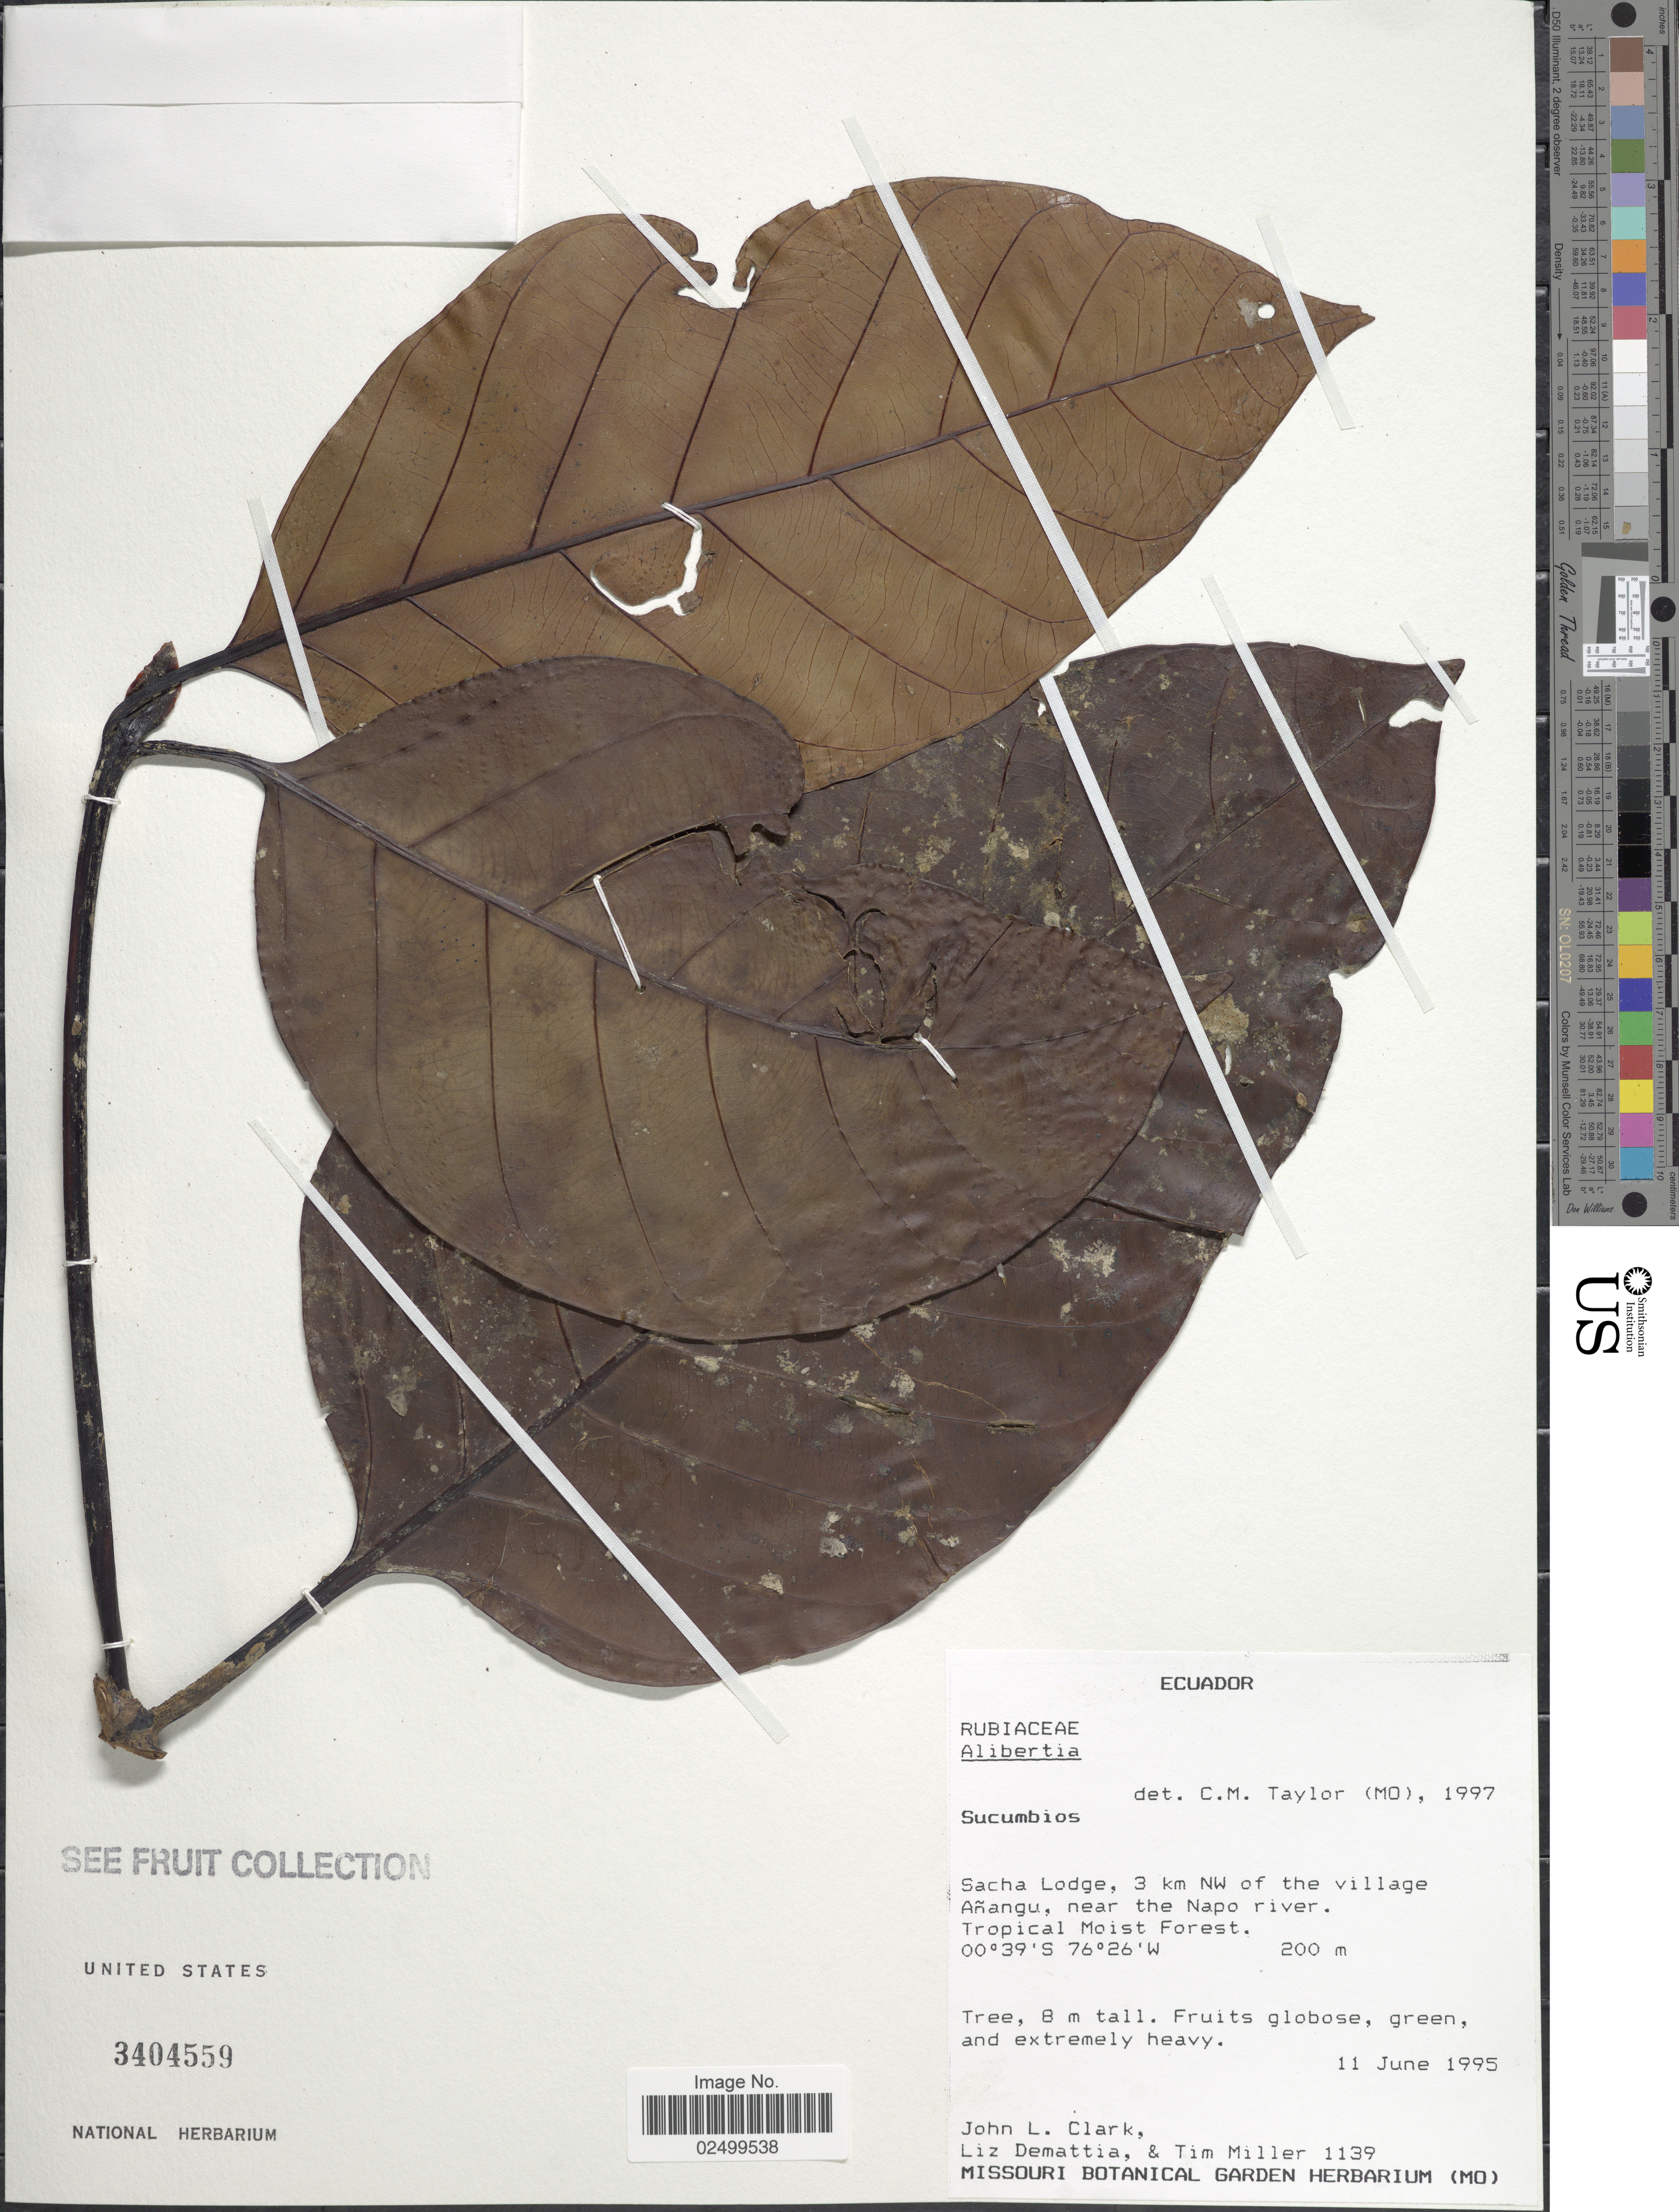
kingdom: Plantae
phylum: Tracheophyta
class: Magnoliopsida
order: Gentianales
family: Rubiaceae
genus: Alibertia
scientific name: Alibertia sp.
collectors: J. L. Clark, L. Demattia & T. Miller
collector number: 1139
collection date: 1995-06-11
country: Ecuador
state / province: Sucumbíos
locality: Sacha Lodge, 3 km NW of the village Añangu, near the Napo river. Tropical Moist Forest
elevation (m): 200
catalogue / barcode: US 3404559